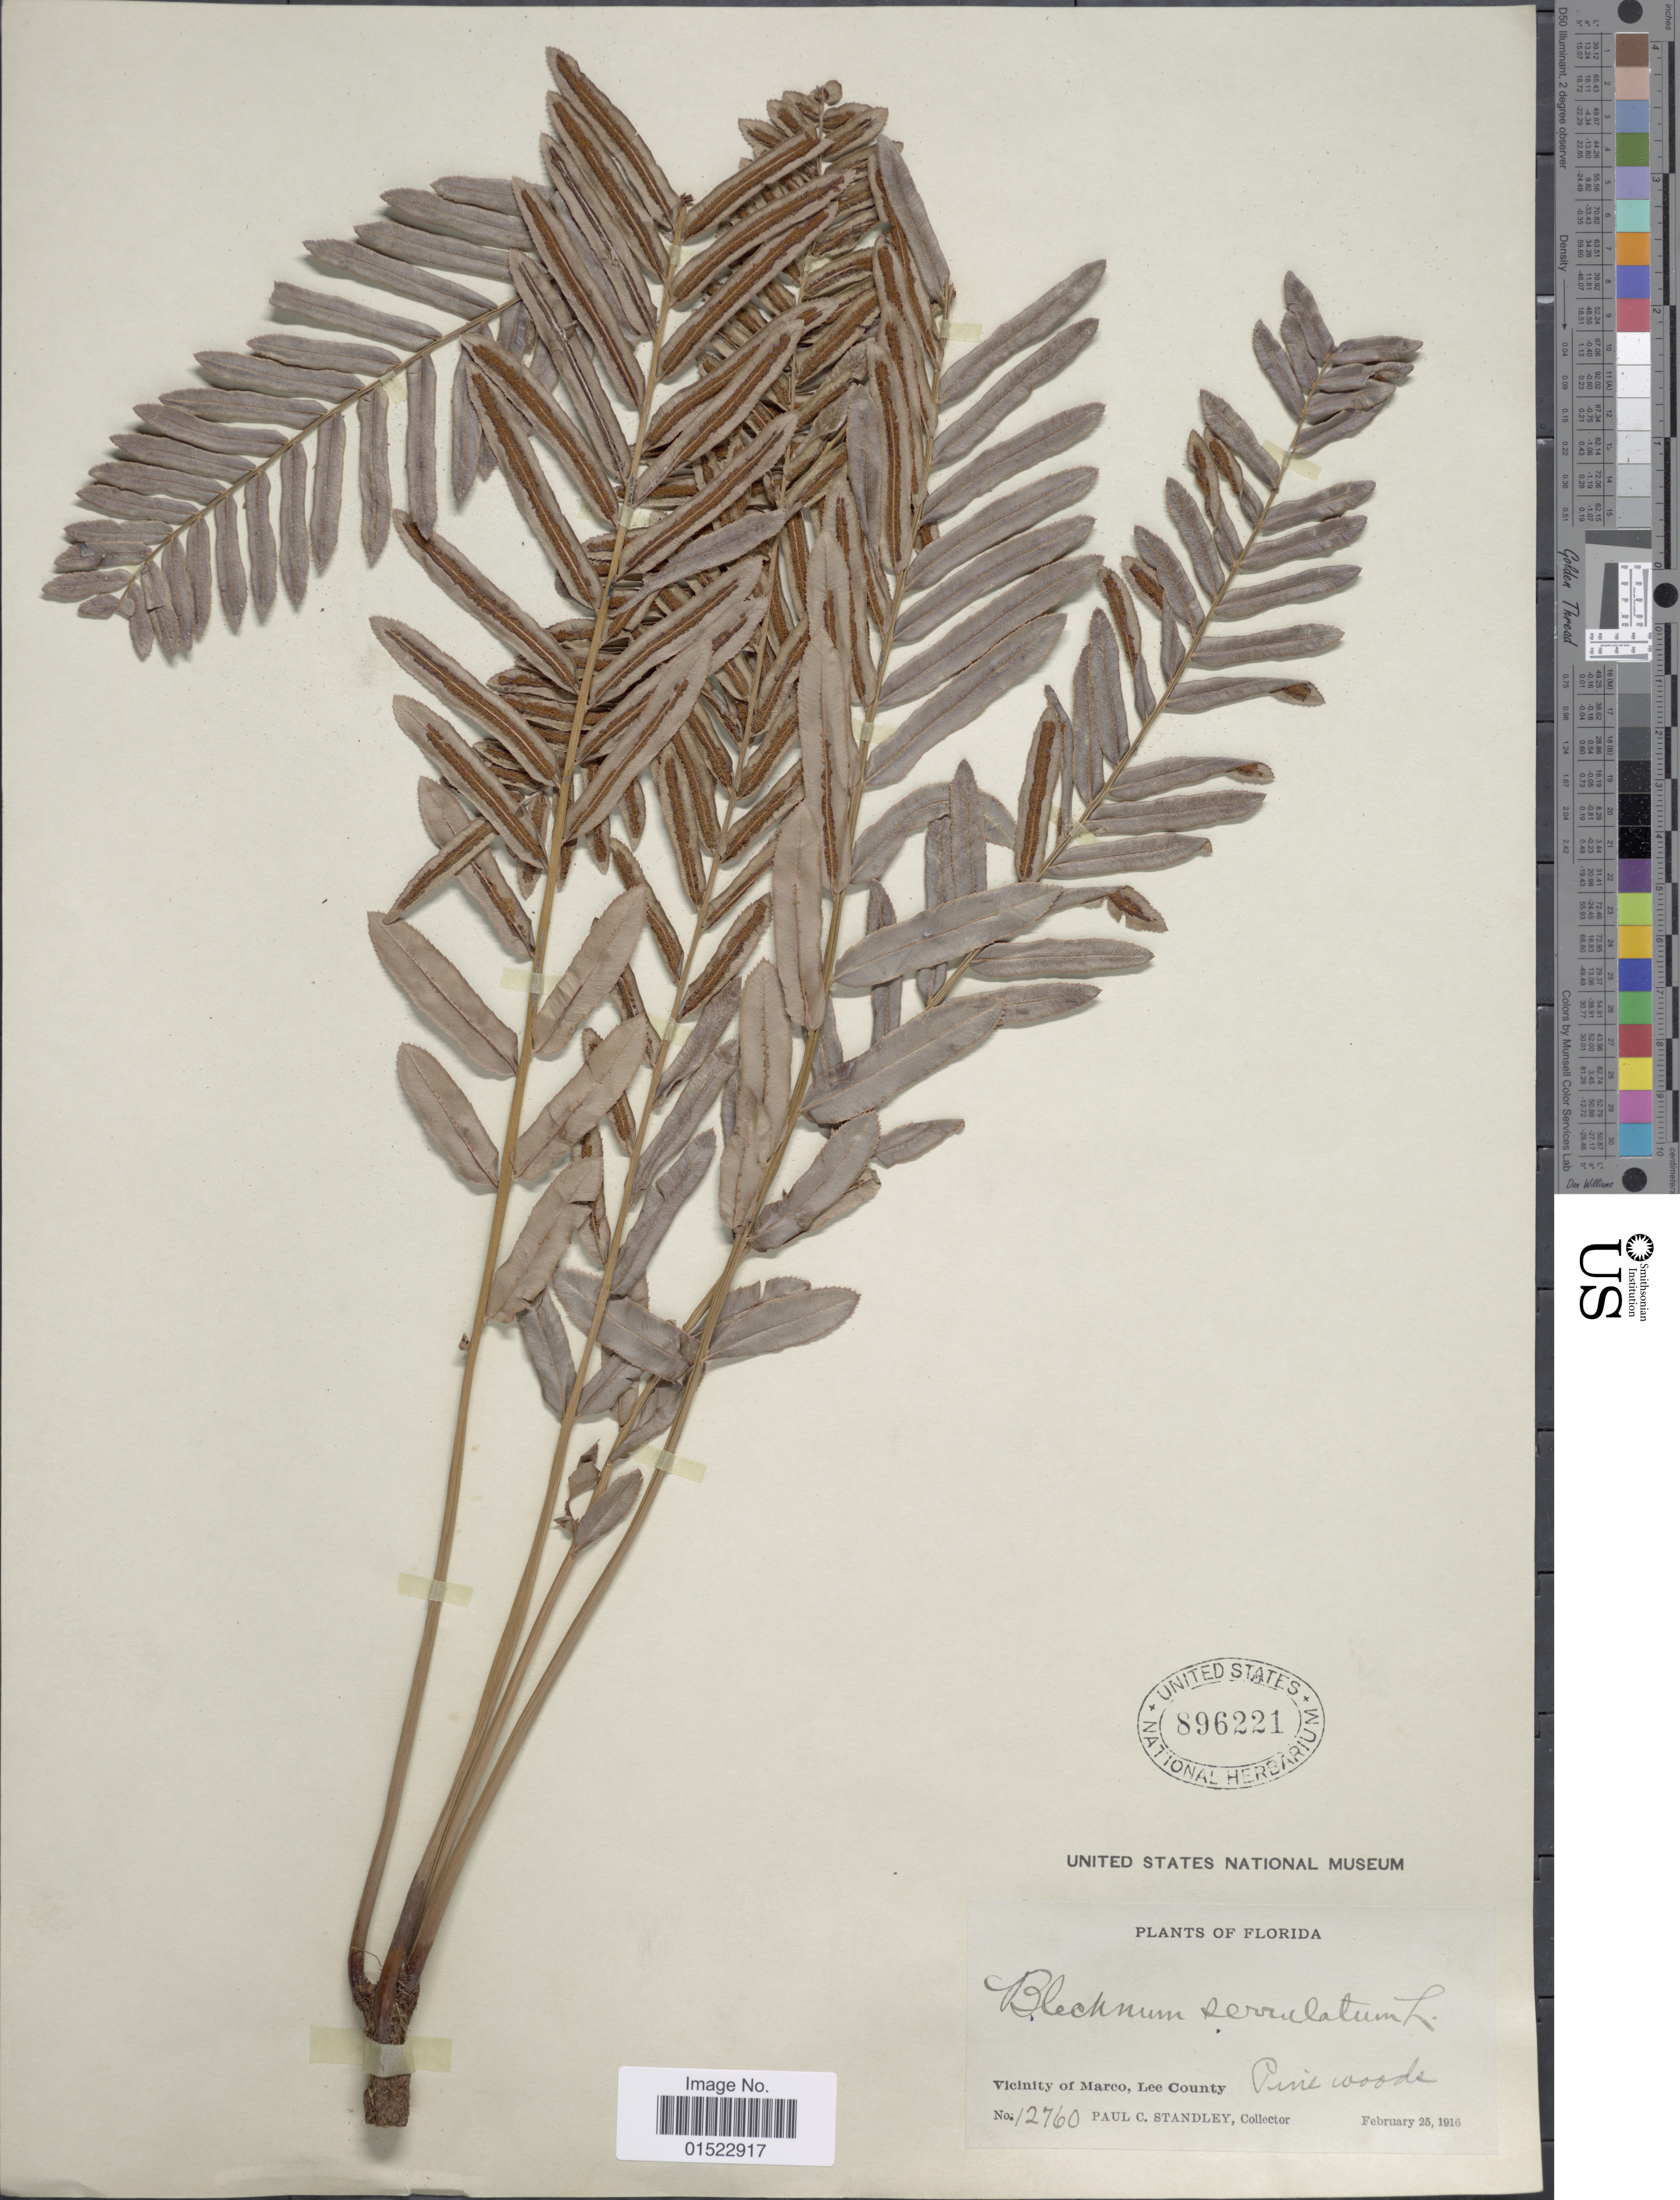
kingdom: Plantae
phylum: Tracheophyta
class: Polypodiopsida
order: Polypodiales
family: Blechnaceae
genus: Telmatoblechnum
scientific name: Telmatoblechnum serrulatum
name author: (Rich.) Perrie et al.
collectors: P. C. Standley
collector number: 12760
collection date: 1916-02-25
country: United States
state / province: Florida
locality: Vicinity of Marco, Lee County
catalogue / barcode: US 896221